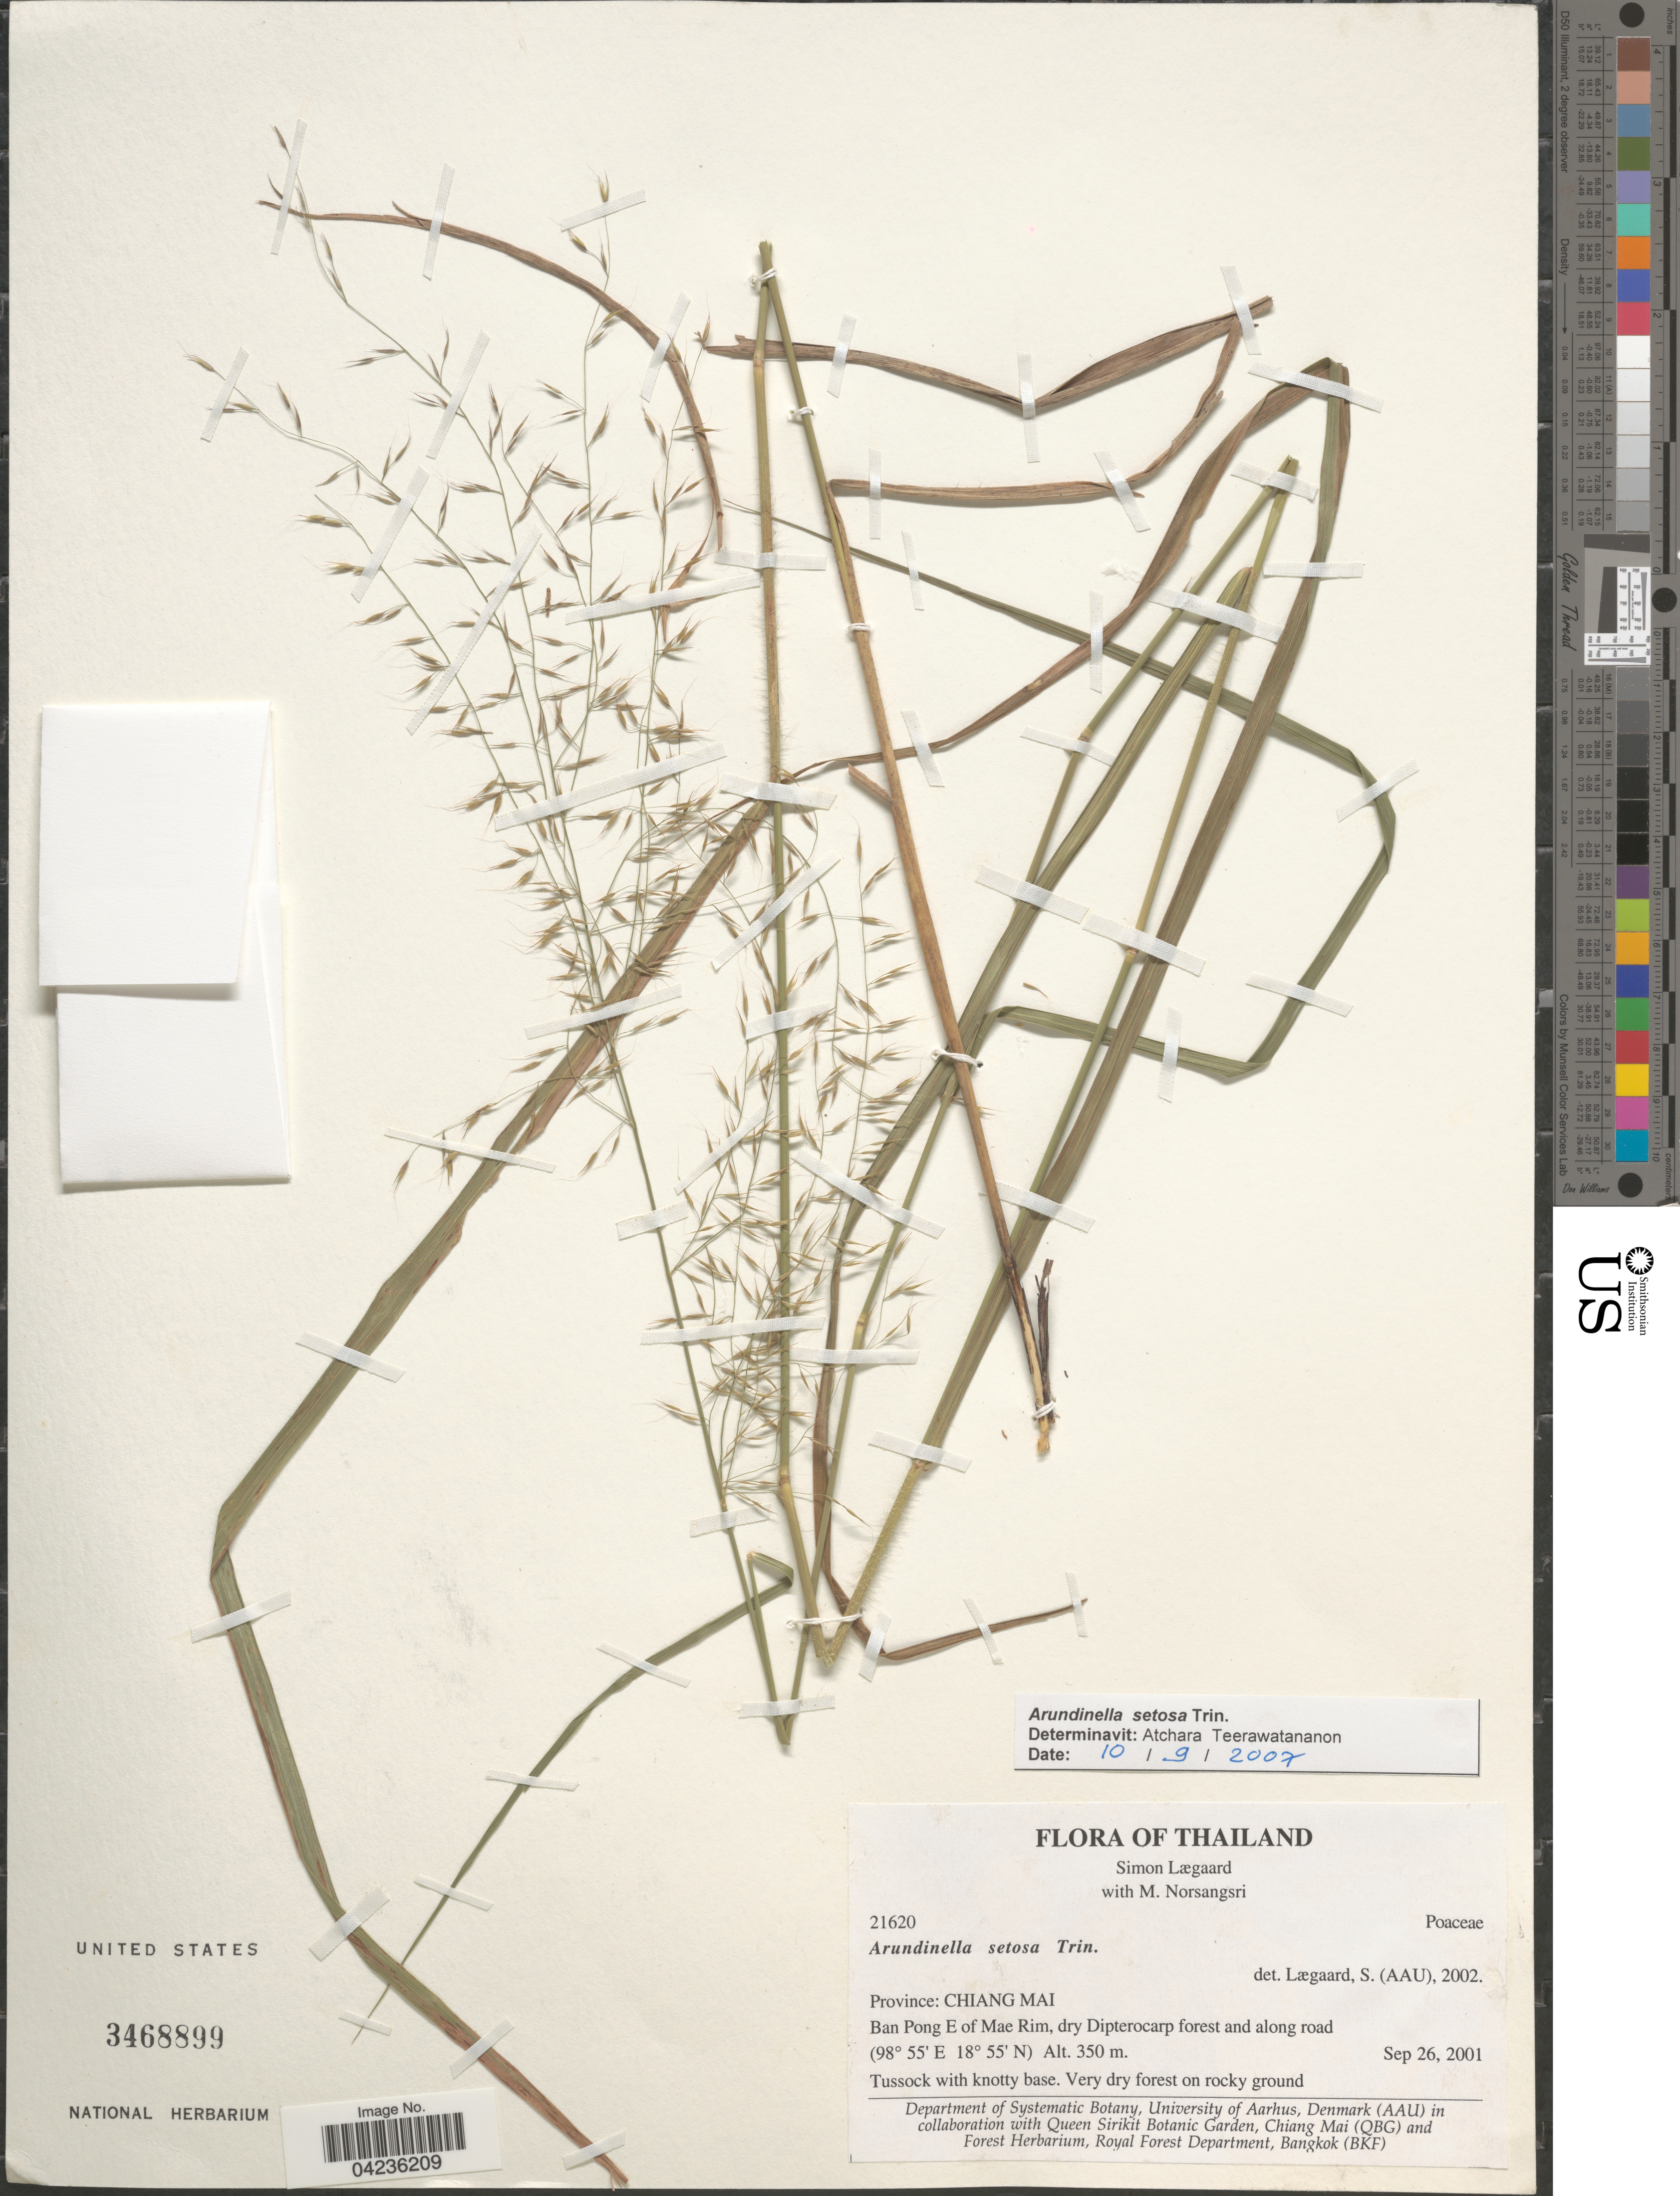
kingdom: Plantae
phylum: Tracheophyta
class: Liliopsida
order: Poales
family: Poaceae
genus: Arundinella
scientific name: Arundinella setosa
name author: Trin.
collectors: S. Lægaard & M. Norsangsri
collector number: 21620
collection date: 2001-09-26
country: Thailand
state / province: Chiang Mai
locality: Province: Chiang Mai. Ban Pong E of Mae Rim, dry Dipterocarp forest and along road.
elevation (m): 350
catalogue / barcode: US 3468899